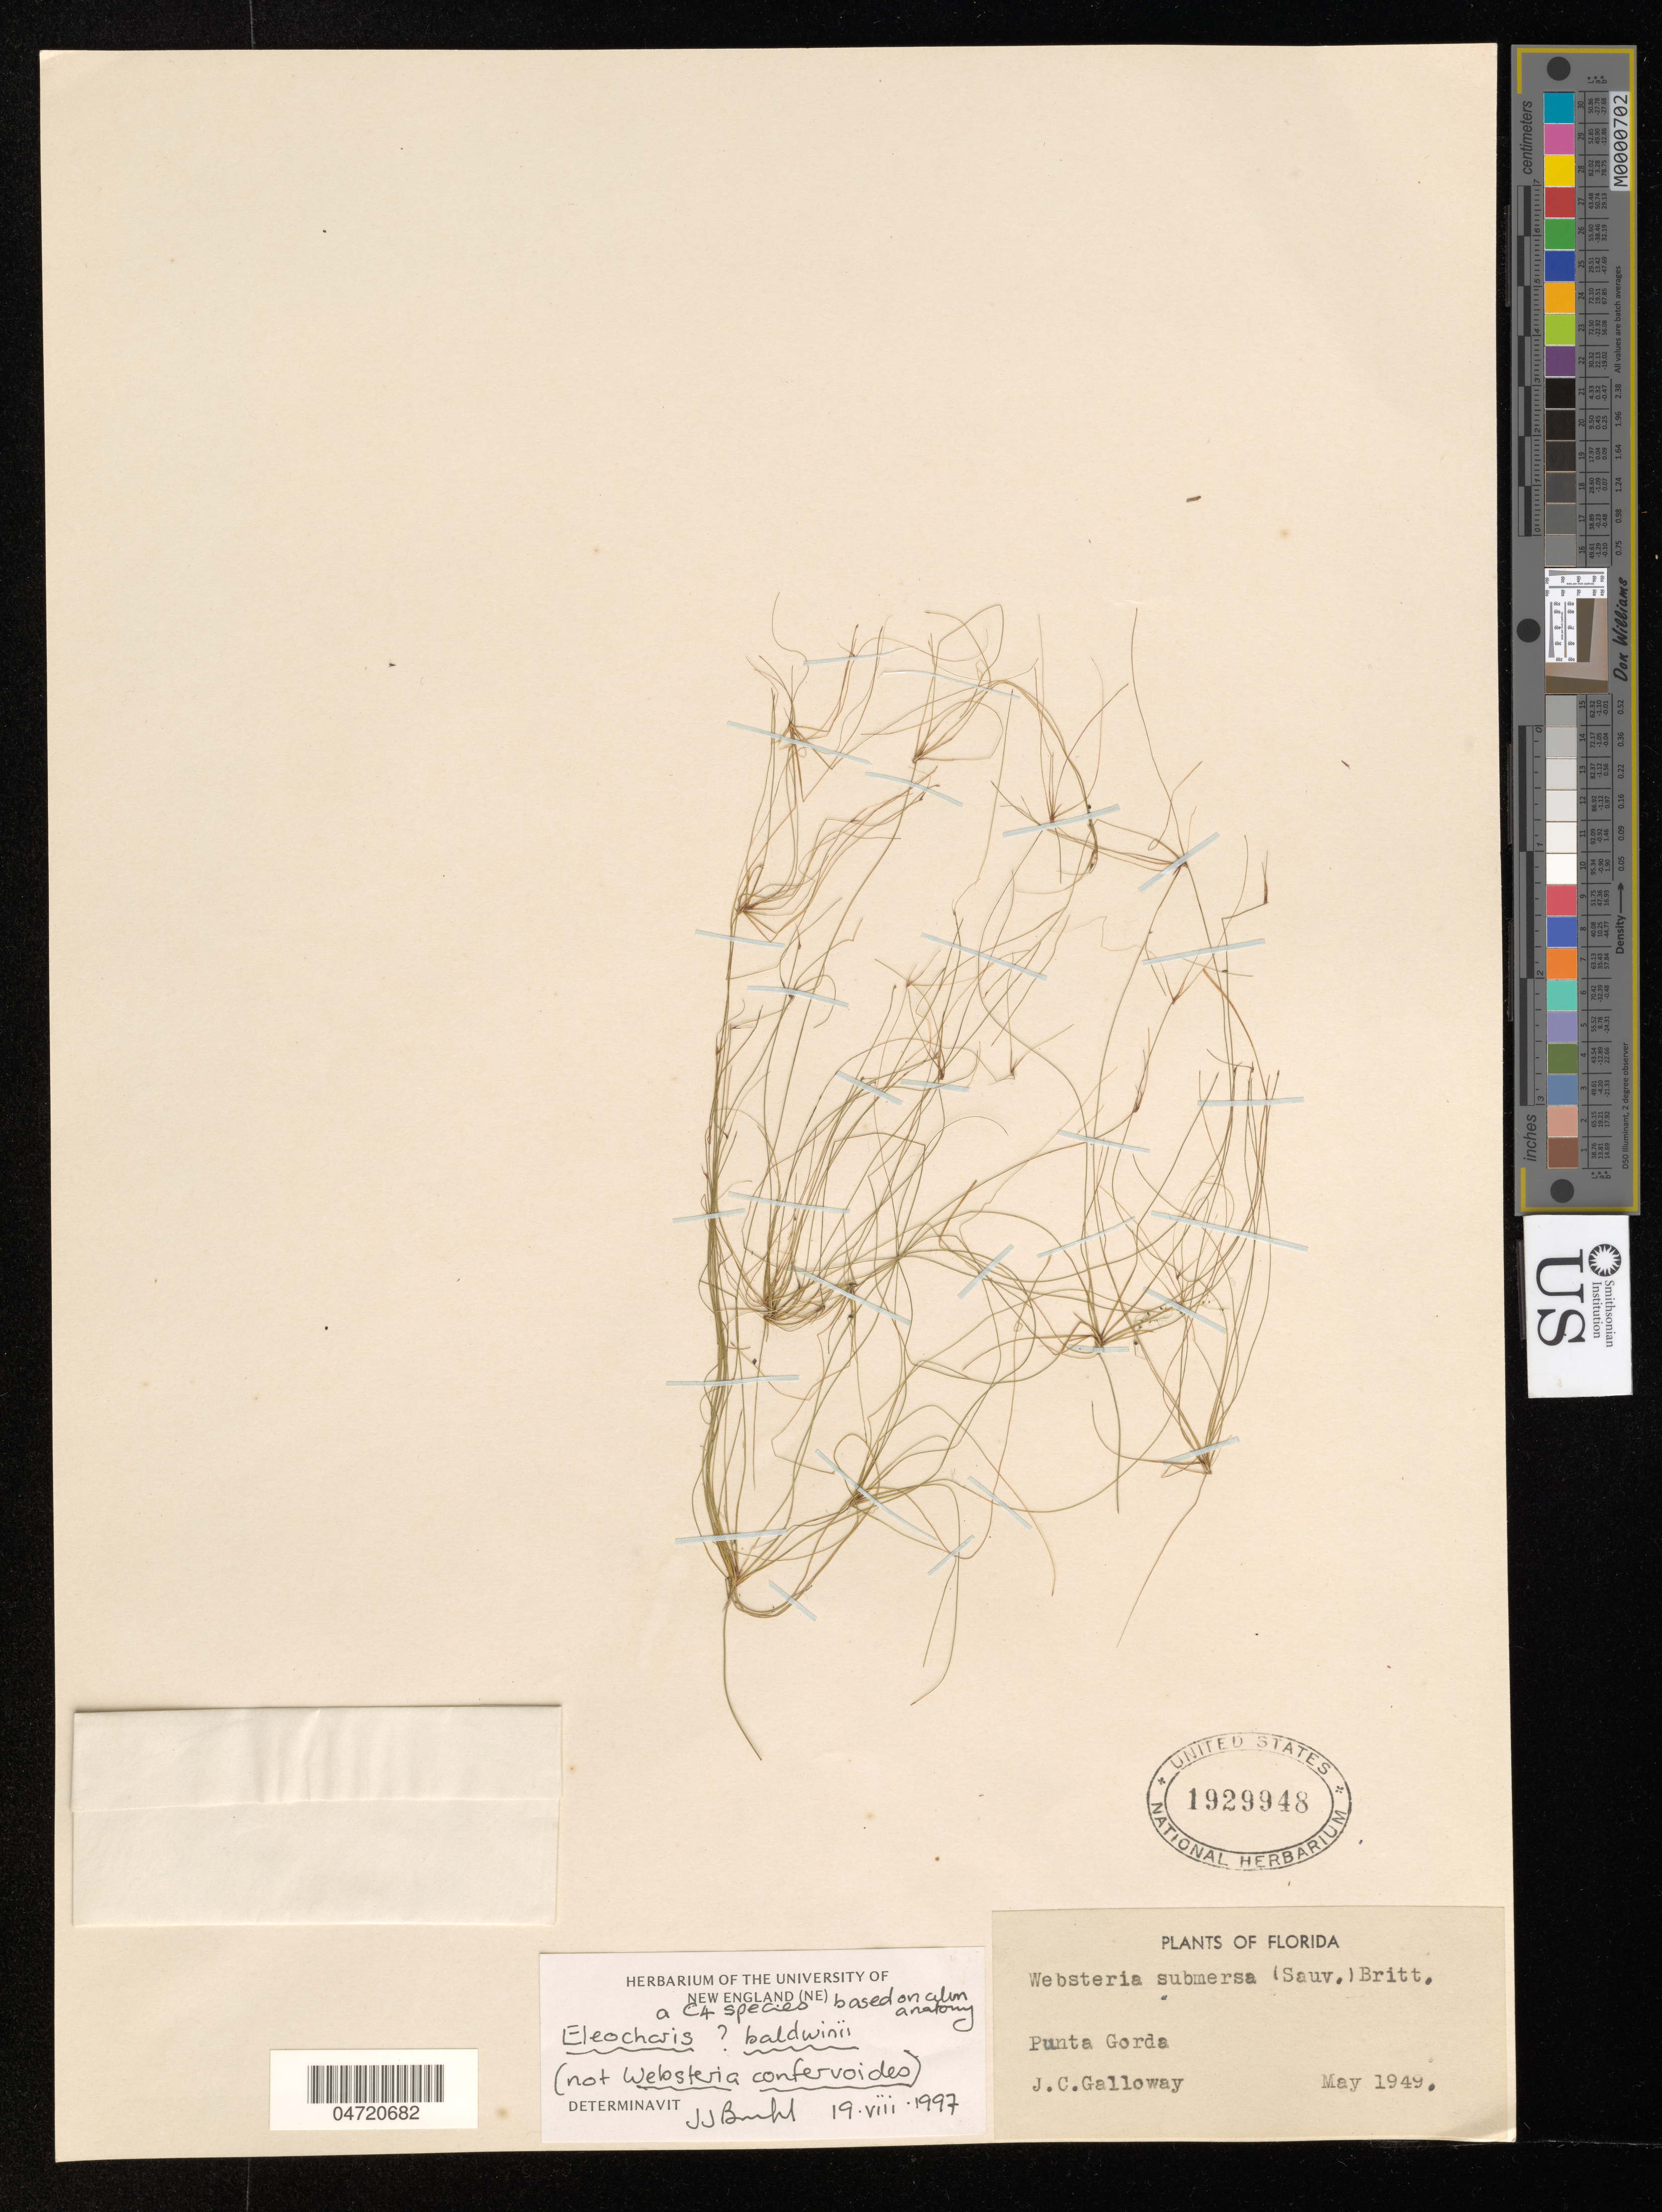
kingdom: Plantae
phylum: Tracheophyta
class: Liliopsida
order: Poales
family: Cyperaceae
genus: Eleocharis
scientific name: Eleocharis baldwinii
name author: (Torr.) Chapm.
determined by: Bruhl, J. J., (NE), University of New England (AUSTRALIA)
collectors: J. Galloway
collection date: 1949-05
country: United States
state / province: Florida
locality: Punta Gorda.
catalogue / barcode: US 1929948